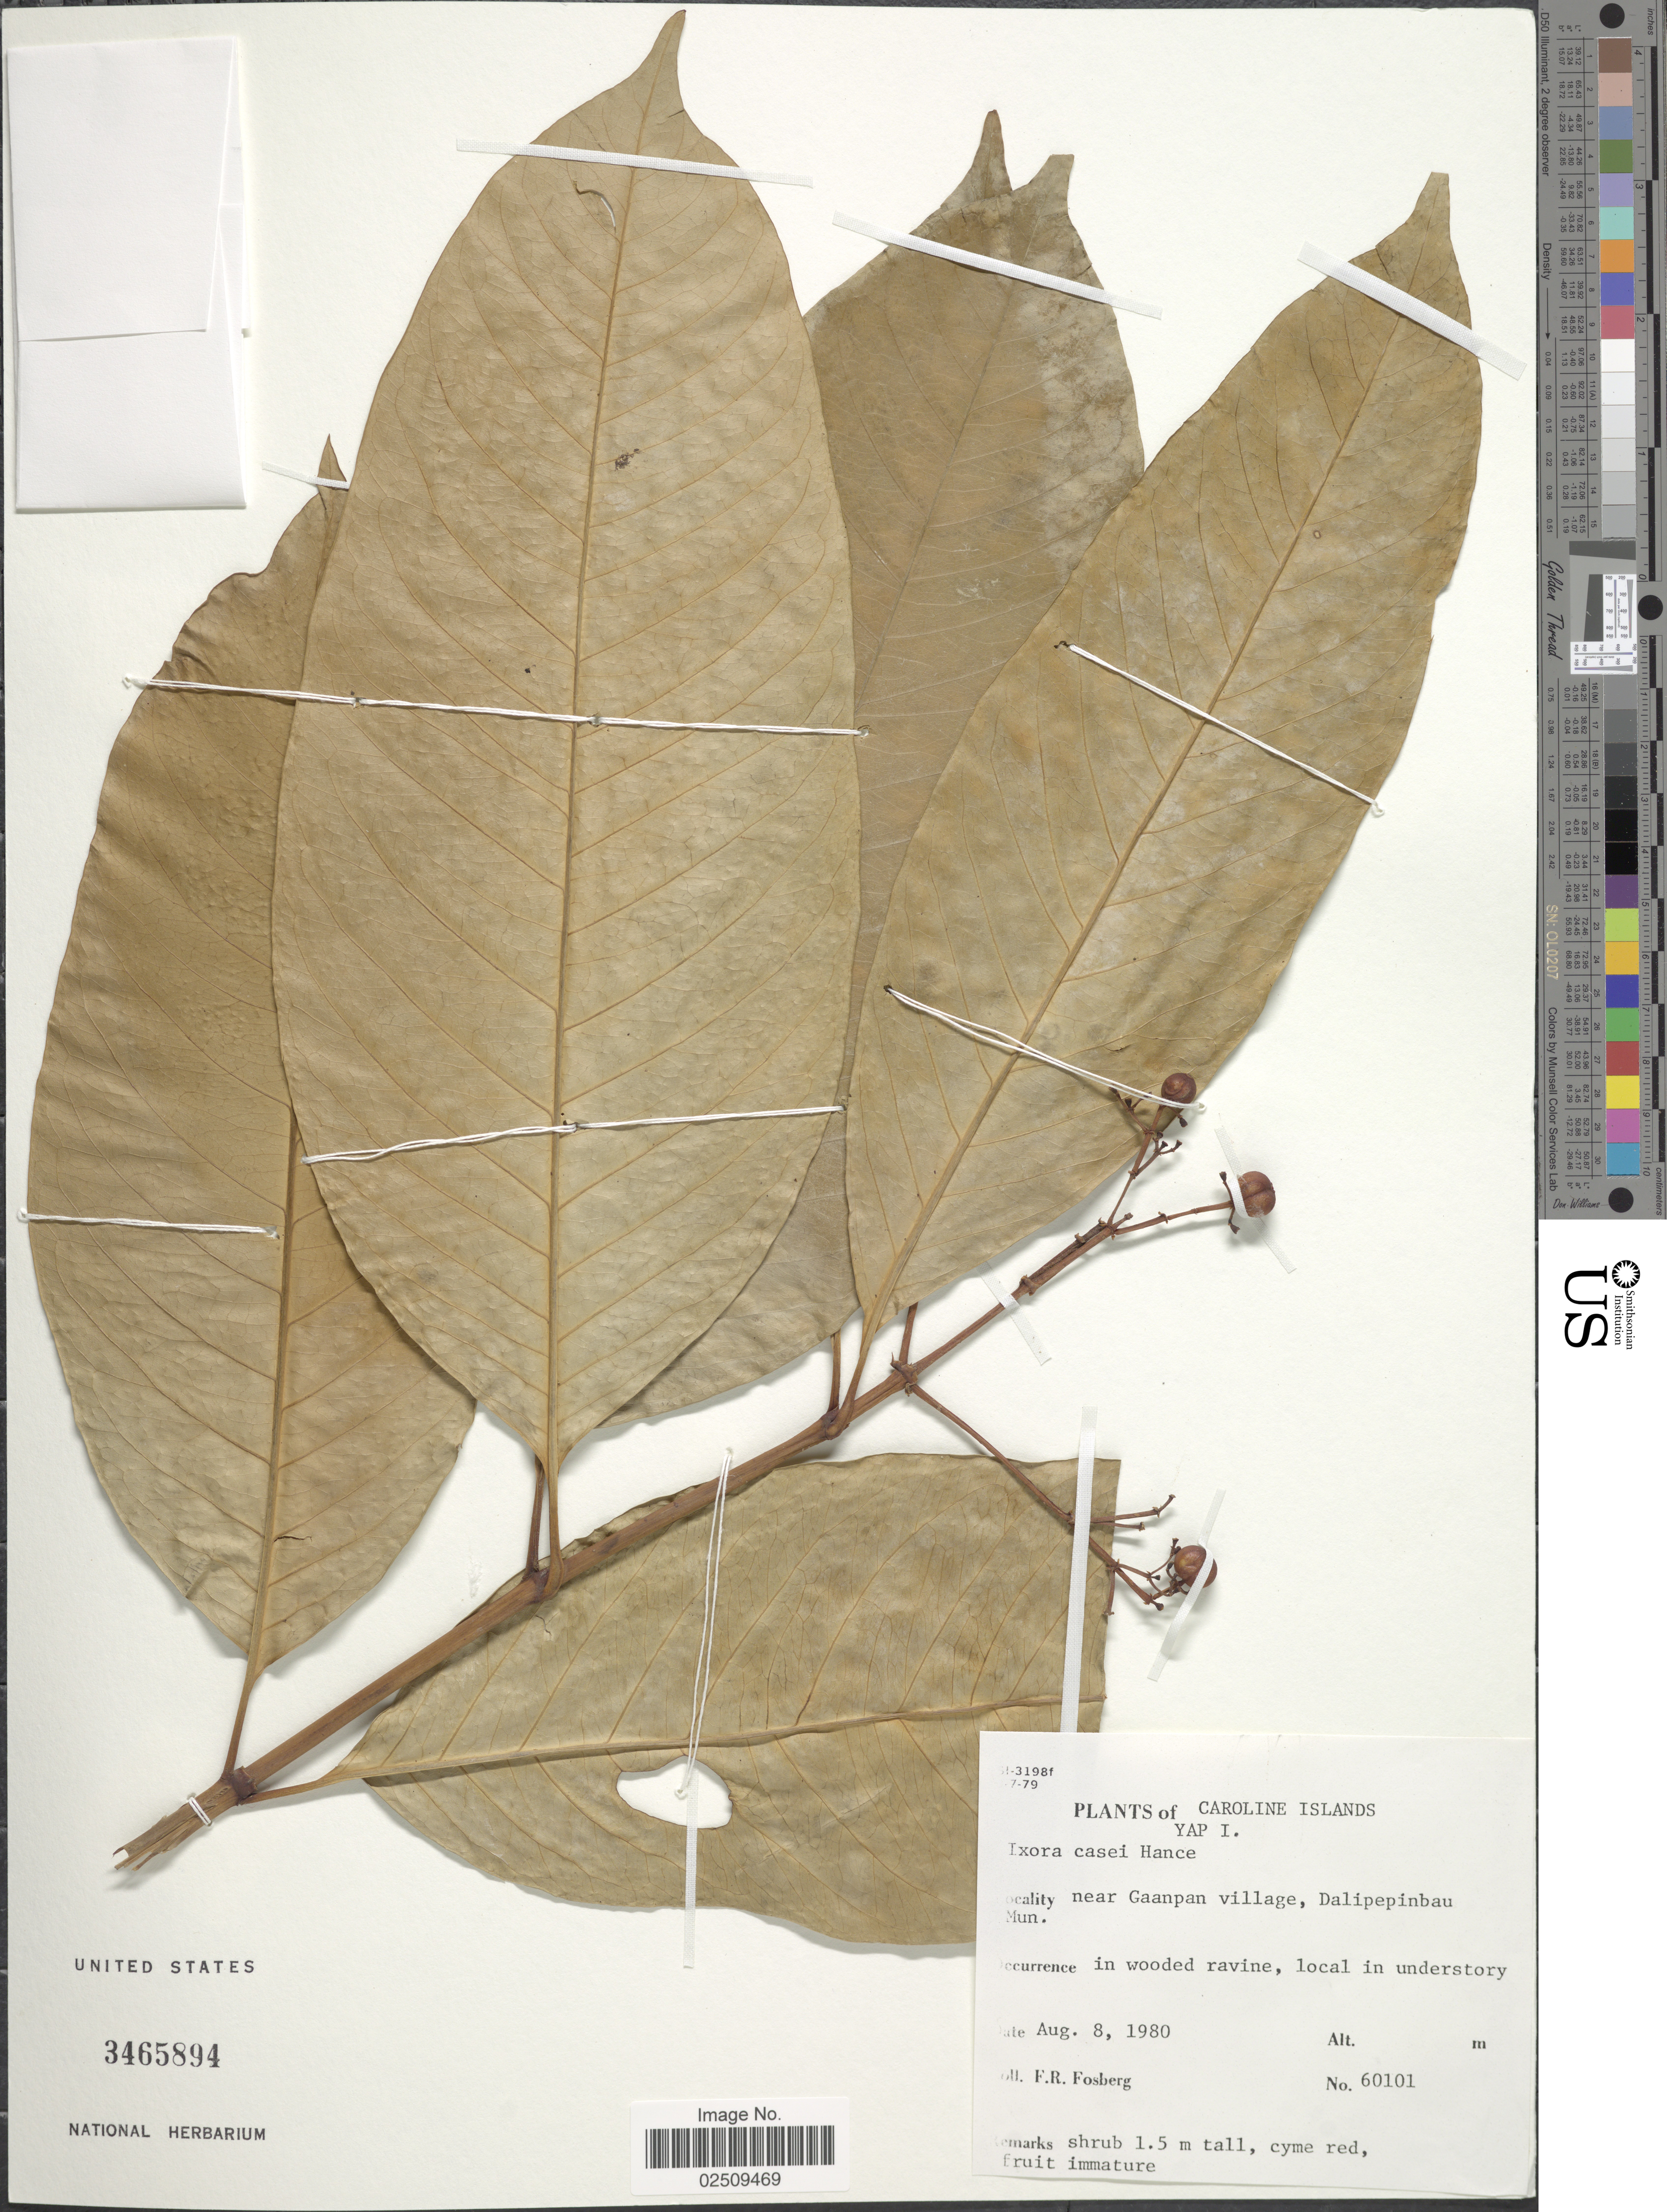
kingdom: Plantae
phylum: Tracheophyta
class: Magnoliopsida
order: Gentianales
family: Rubiaceae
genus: Ixora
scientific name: Ixora casei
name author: Hance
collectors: F. R. Fosberg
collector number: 60101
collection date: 1980-08-08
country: Micronesia, Federated States of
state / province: Yap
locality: Caroline Islands, Yap I, near Gaanpan village, Dalipepinbau Mun, in wooded ravine, local in understory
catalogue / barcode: US 3465894